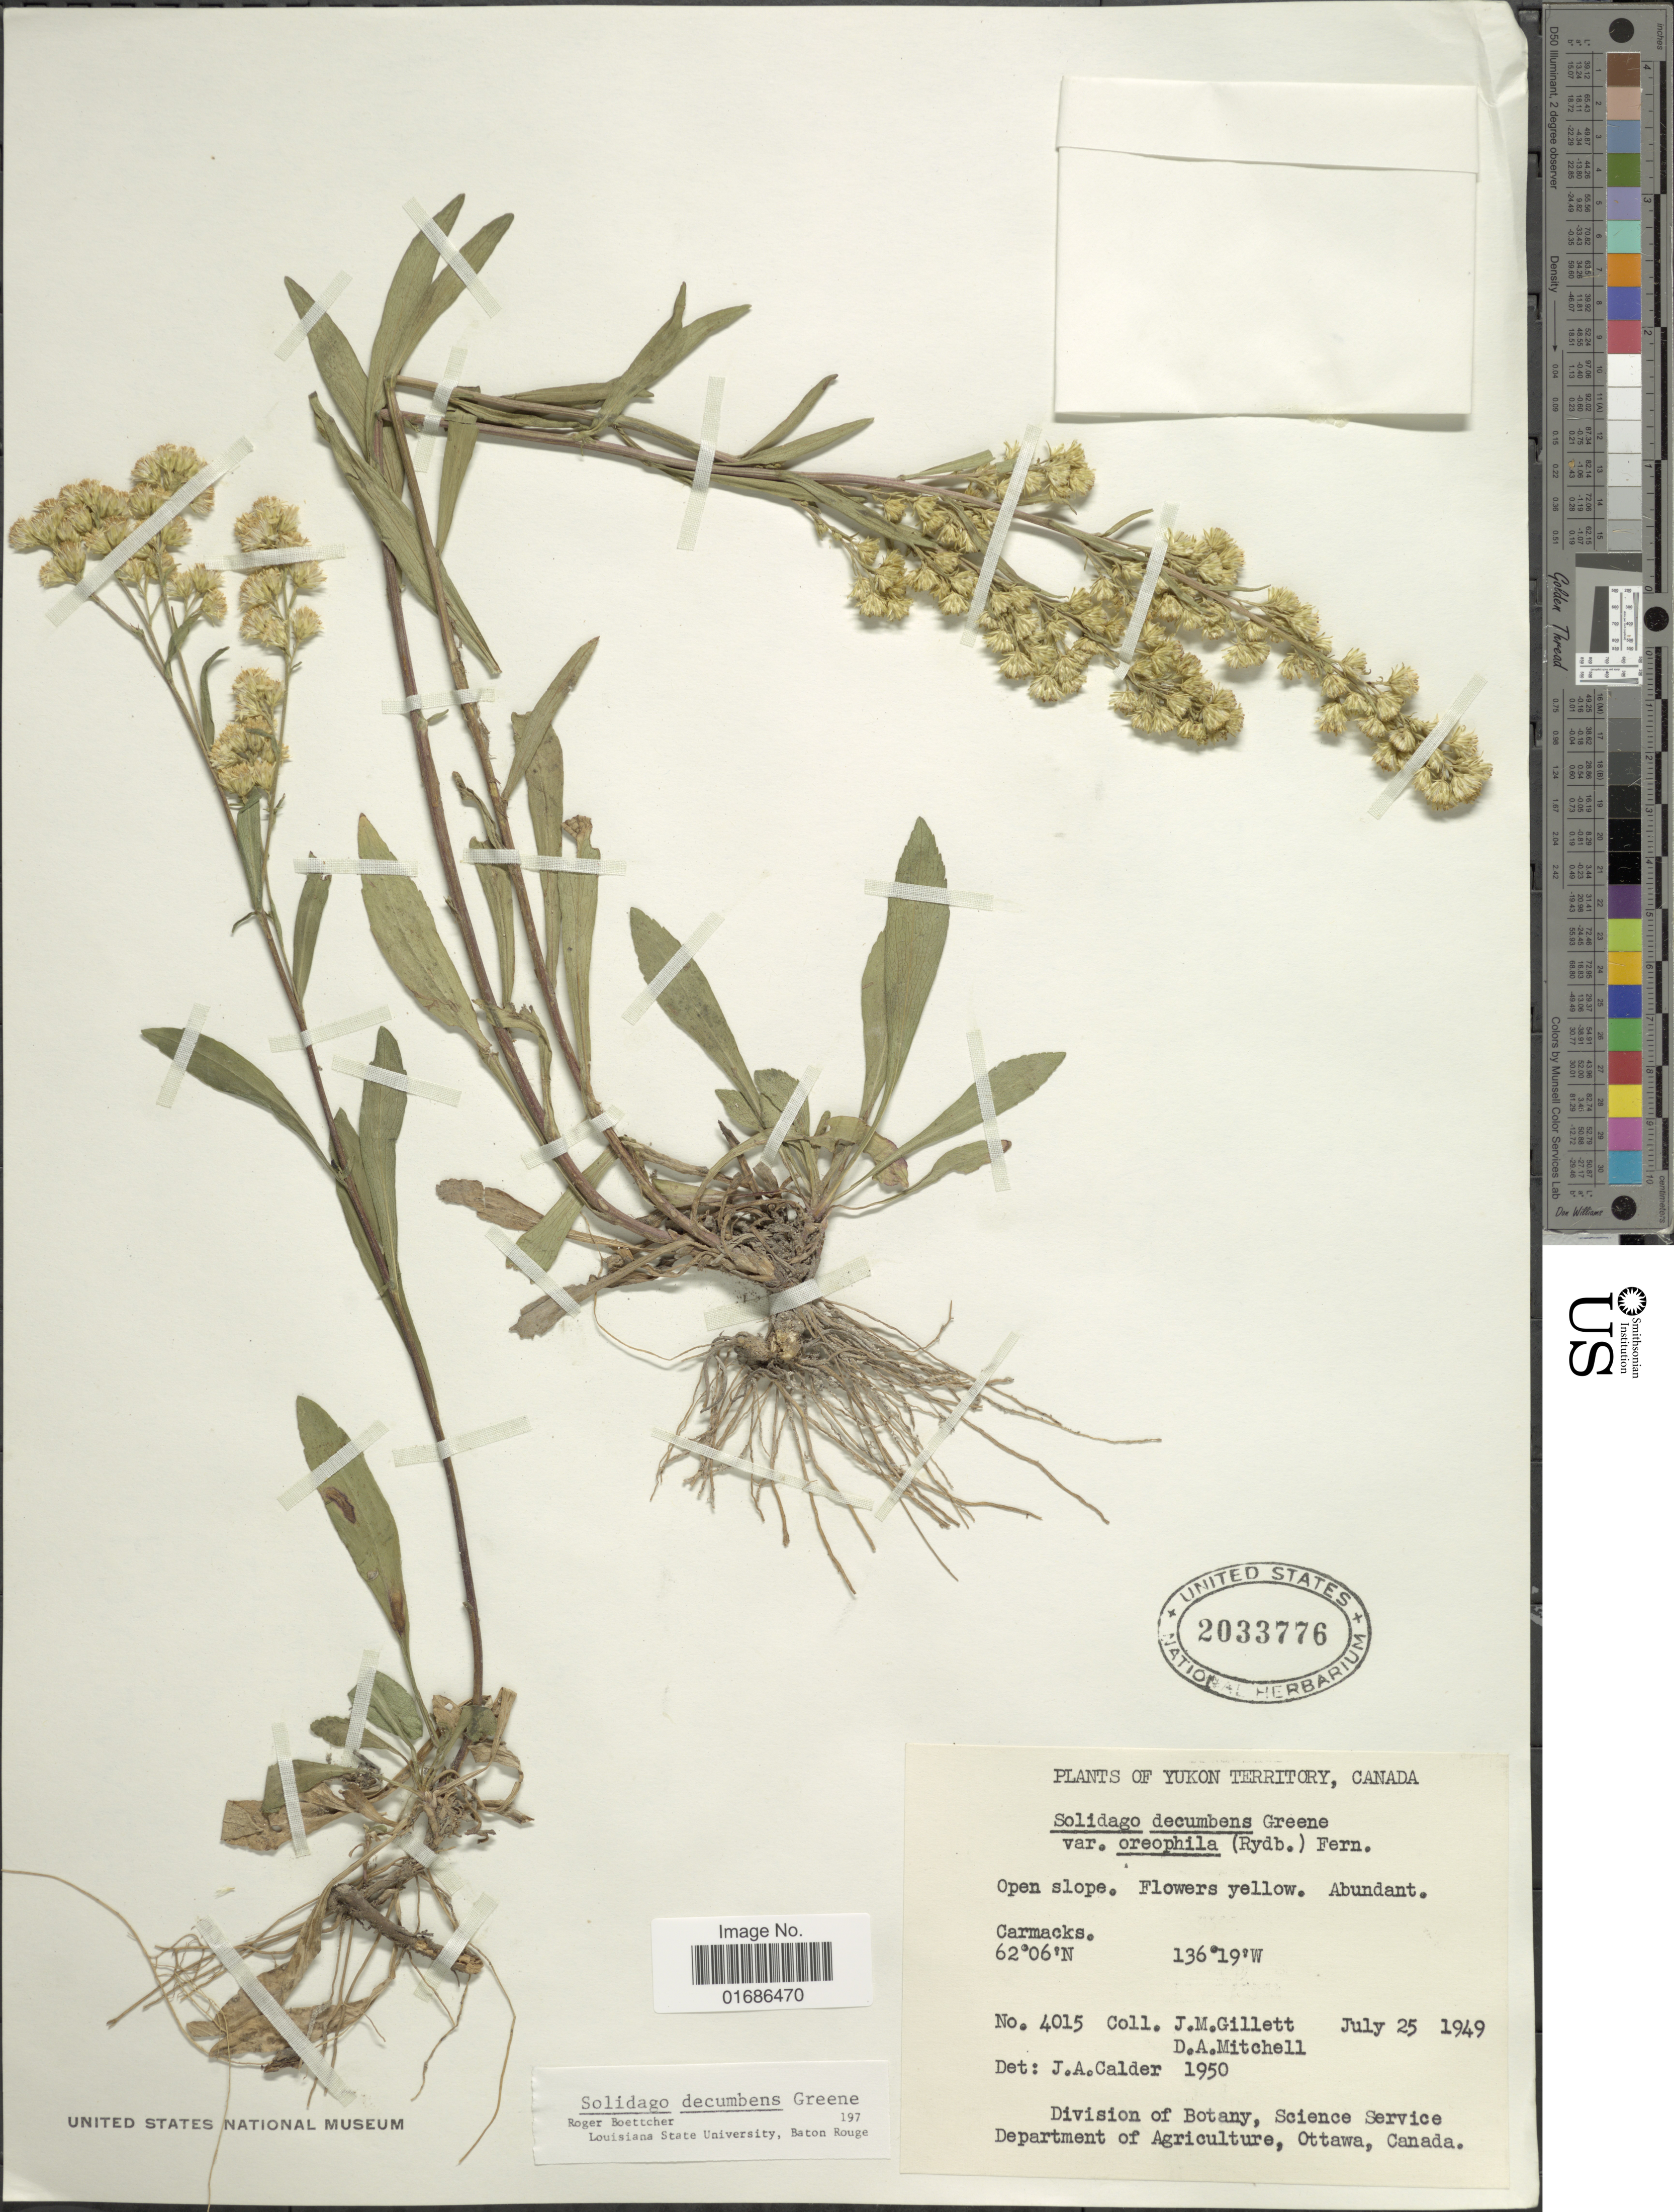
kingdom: Plantae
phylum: Tracheophyta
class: Magnoliopsida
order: Asterales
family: Asteraceae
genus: Solidago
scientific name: Solidago decumbens var. oreophila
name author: (Rydb.) Fernald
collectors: J. M. Gillett & D. Mitchell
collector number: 4015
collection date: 1949-07-25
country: Canada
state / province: Yukon Territory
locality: Open slope. Carmacks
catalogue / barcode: US 2033776